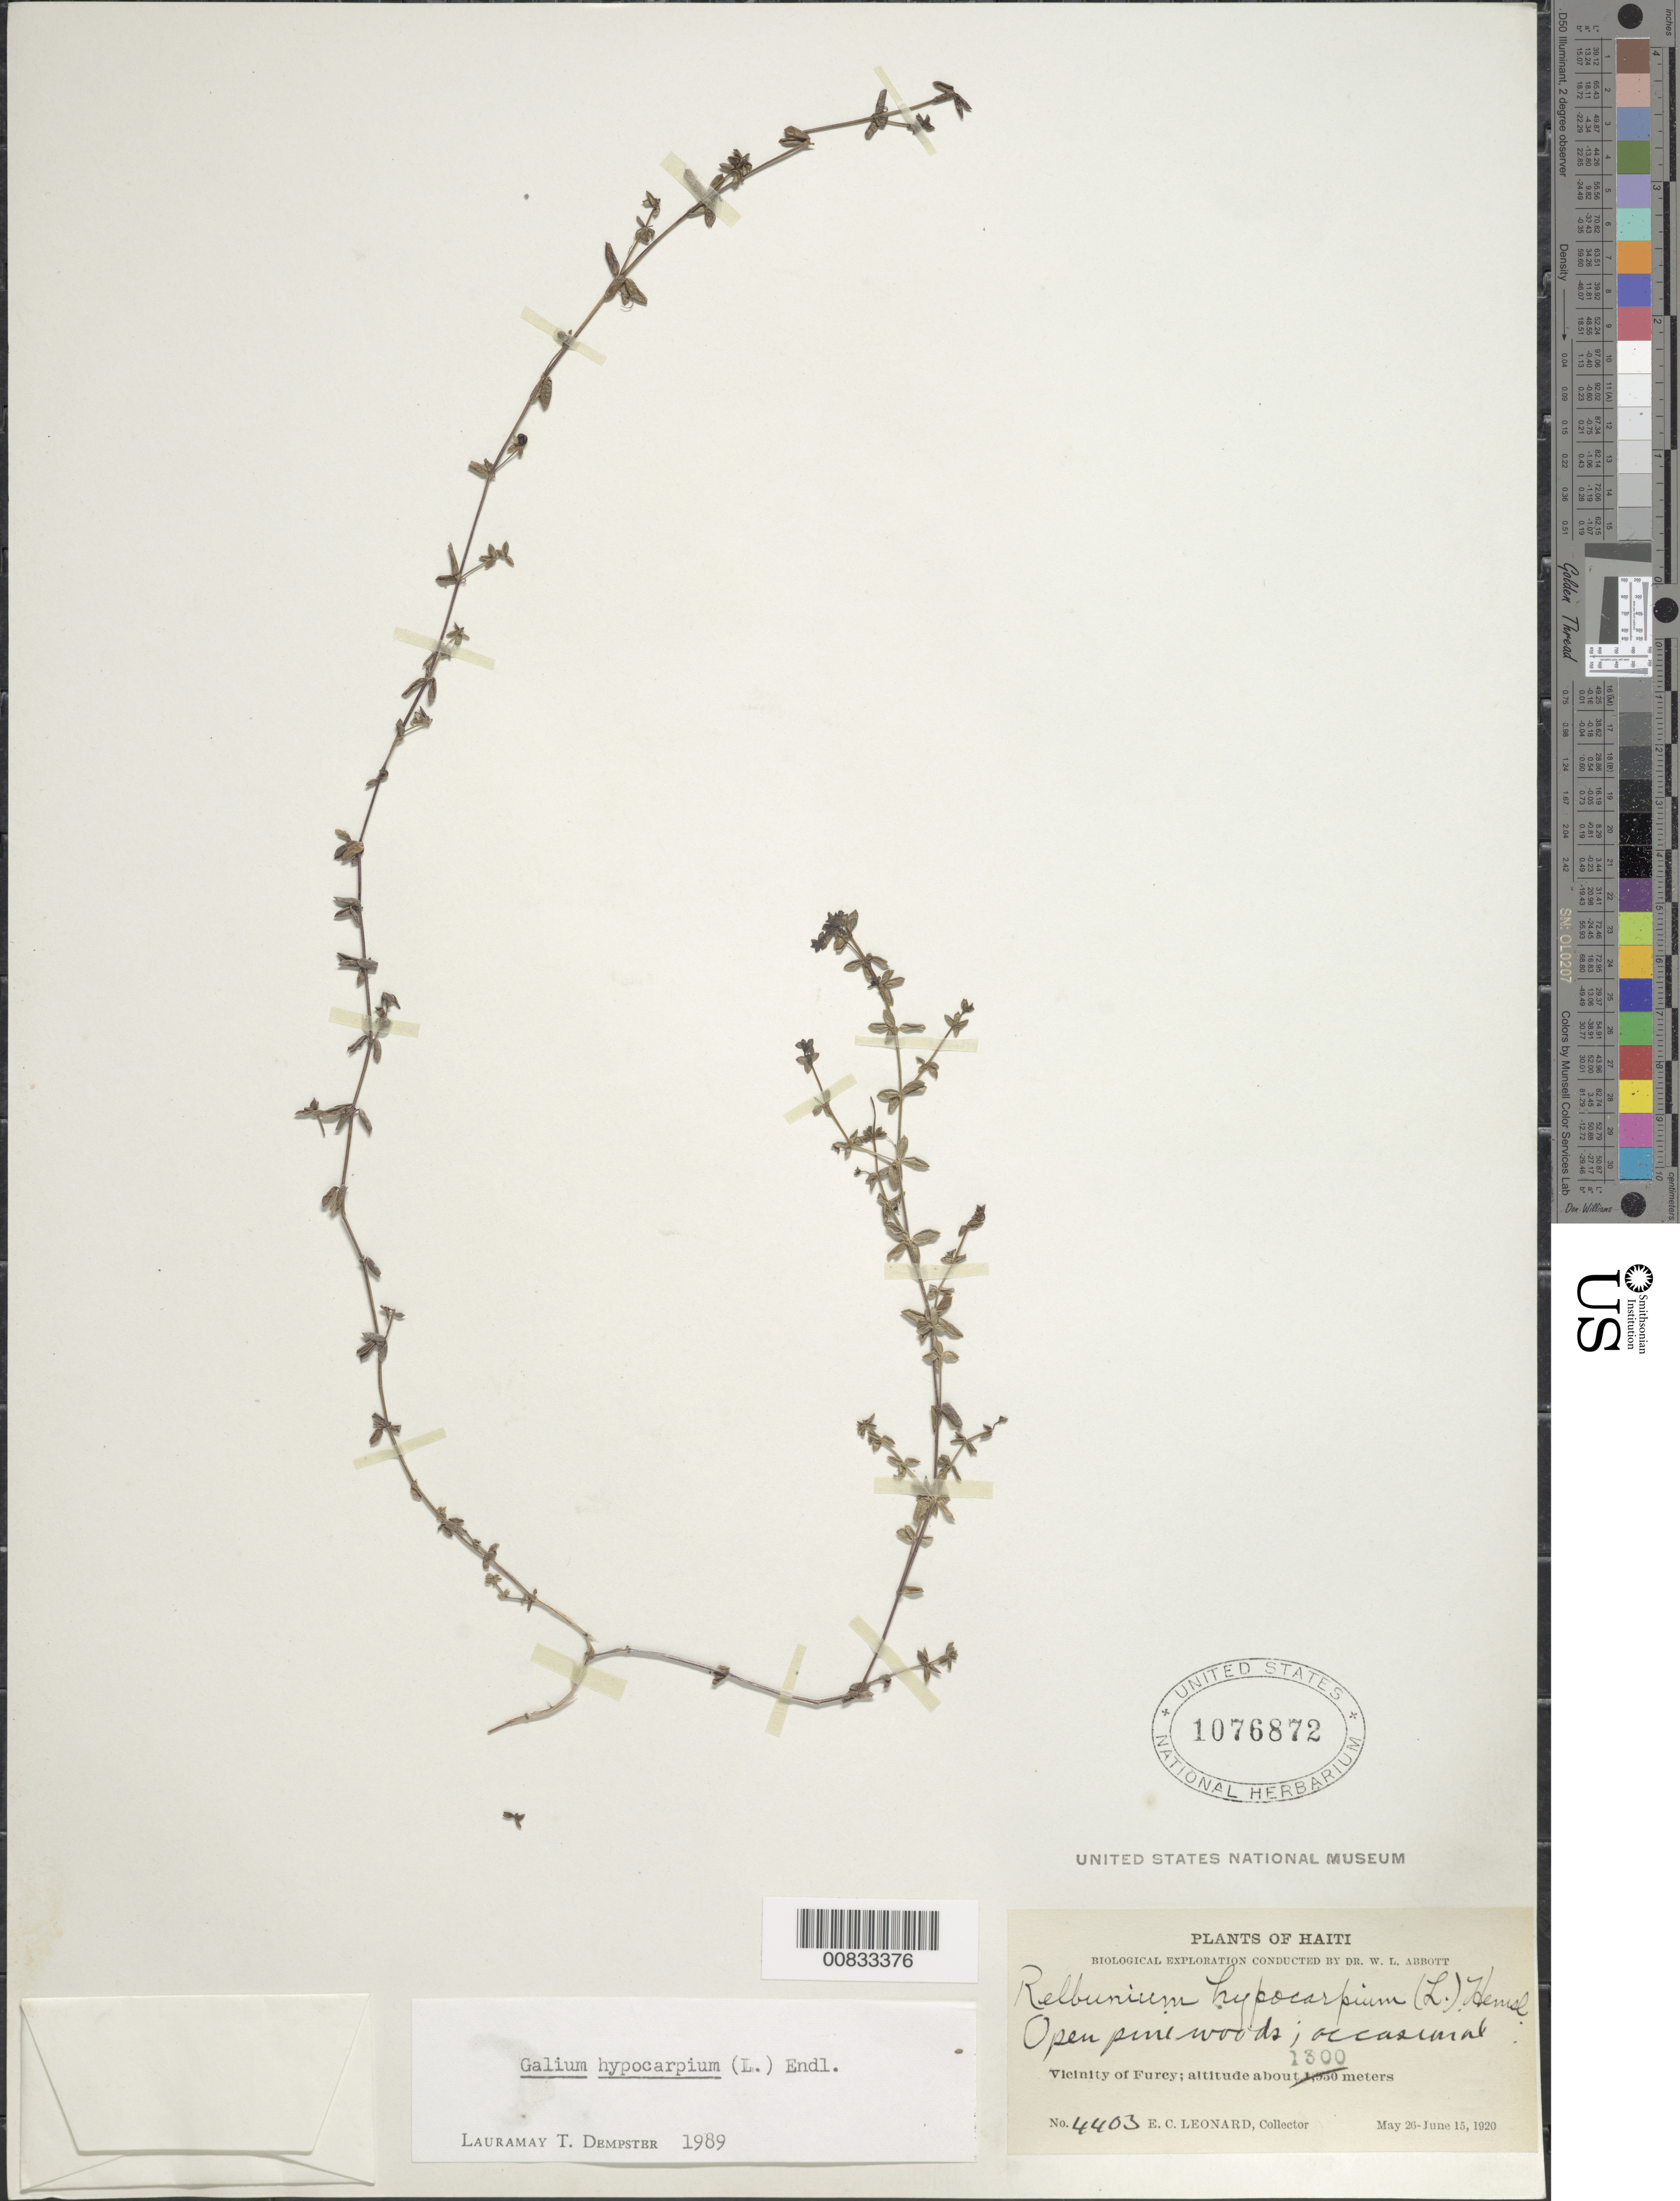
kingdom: Plantae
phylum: Tracheophyta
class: Magnoliopsida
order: Gentianales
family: Rubiaceae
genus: Galium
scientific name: Galium hypocarpium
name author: (L.) Endl. ex Griseb.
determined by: Dempster, L. T.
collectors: E. C. Leonard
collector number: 4403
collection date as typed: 26 May 1920 to 15 Jun 1920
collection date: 1920-05-26/1920-06-15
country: Haiti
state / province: Ouest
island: Hispaniola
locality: Vicinity of Furcy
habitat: Open pine woods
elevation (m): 1300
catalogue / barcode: US 1076872